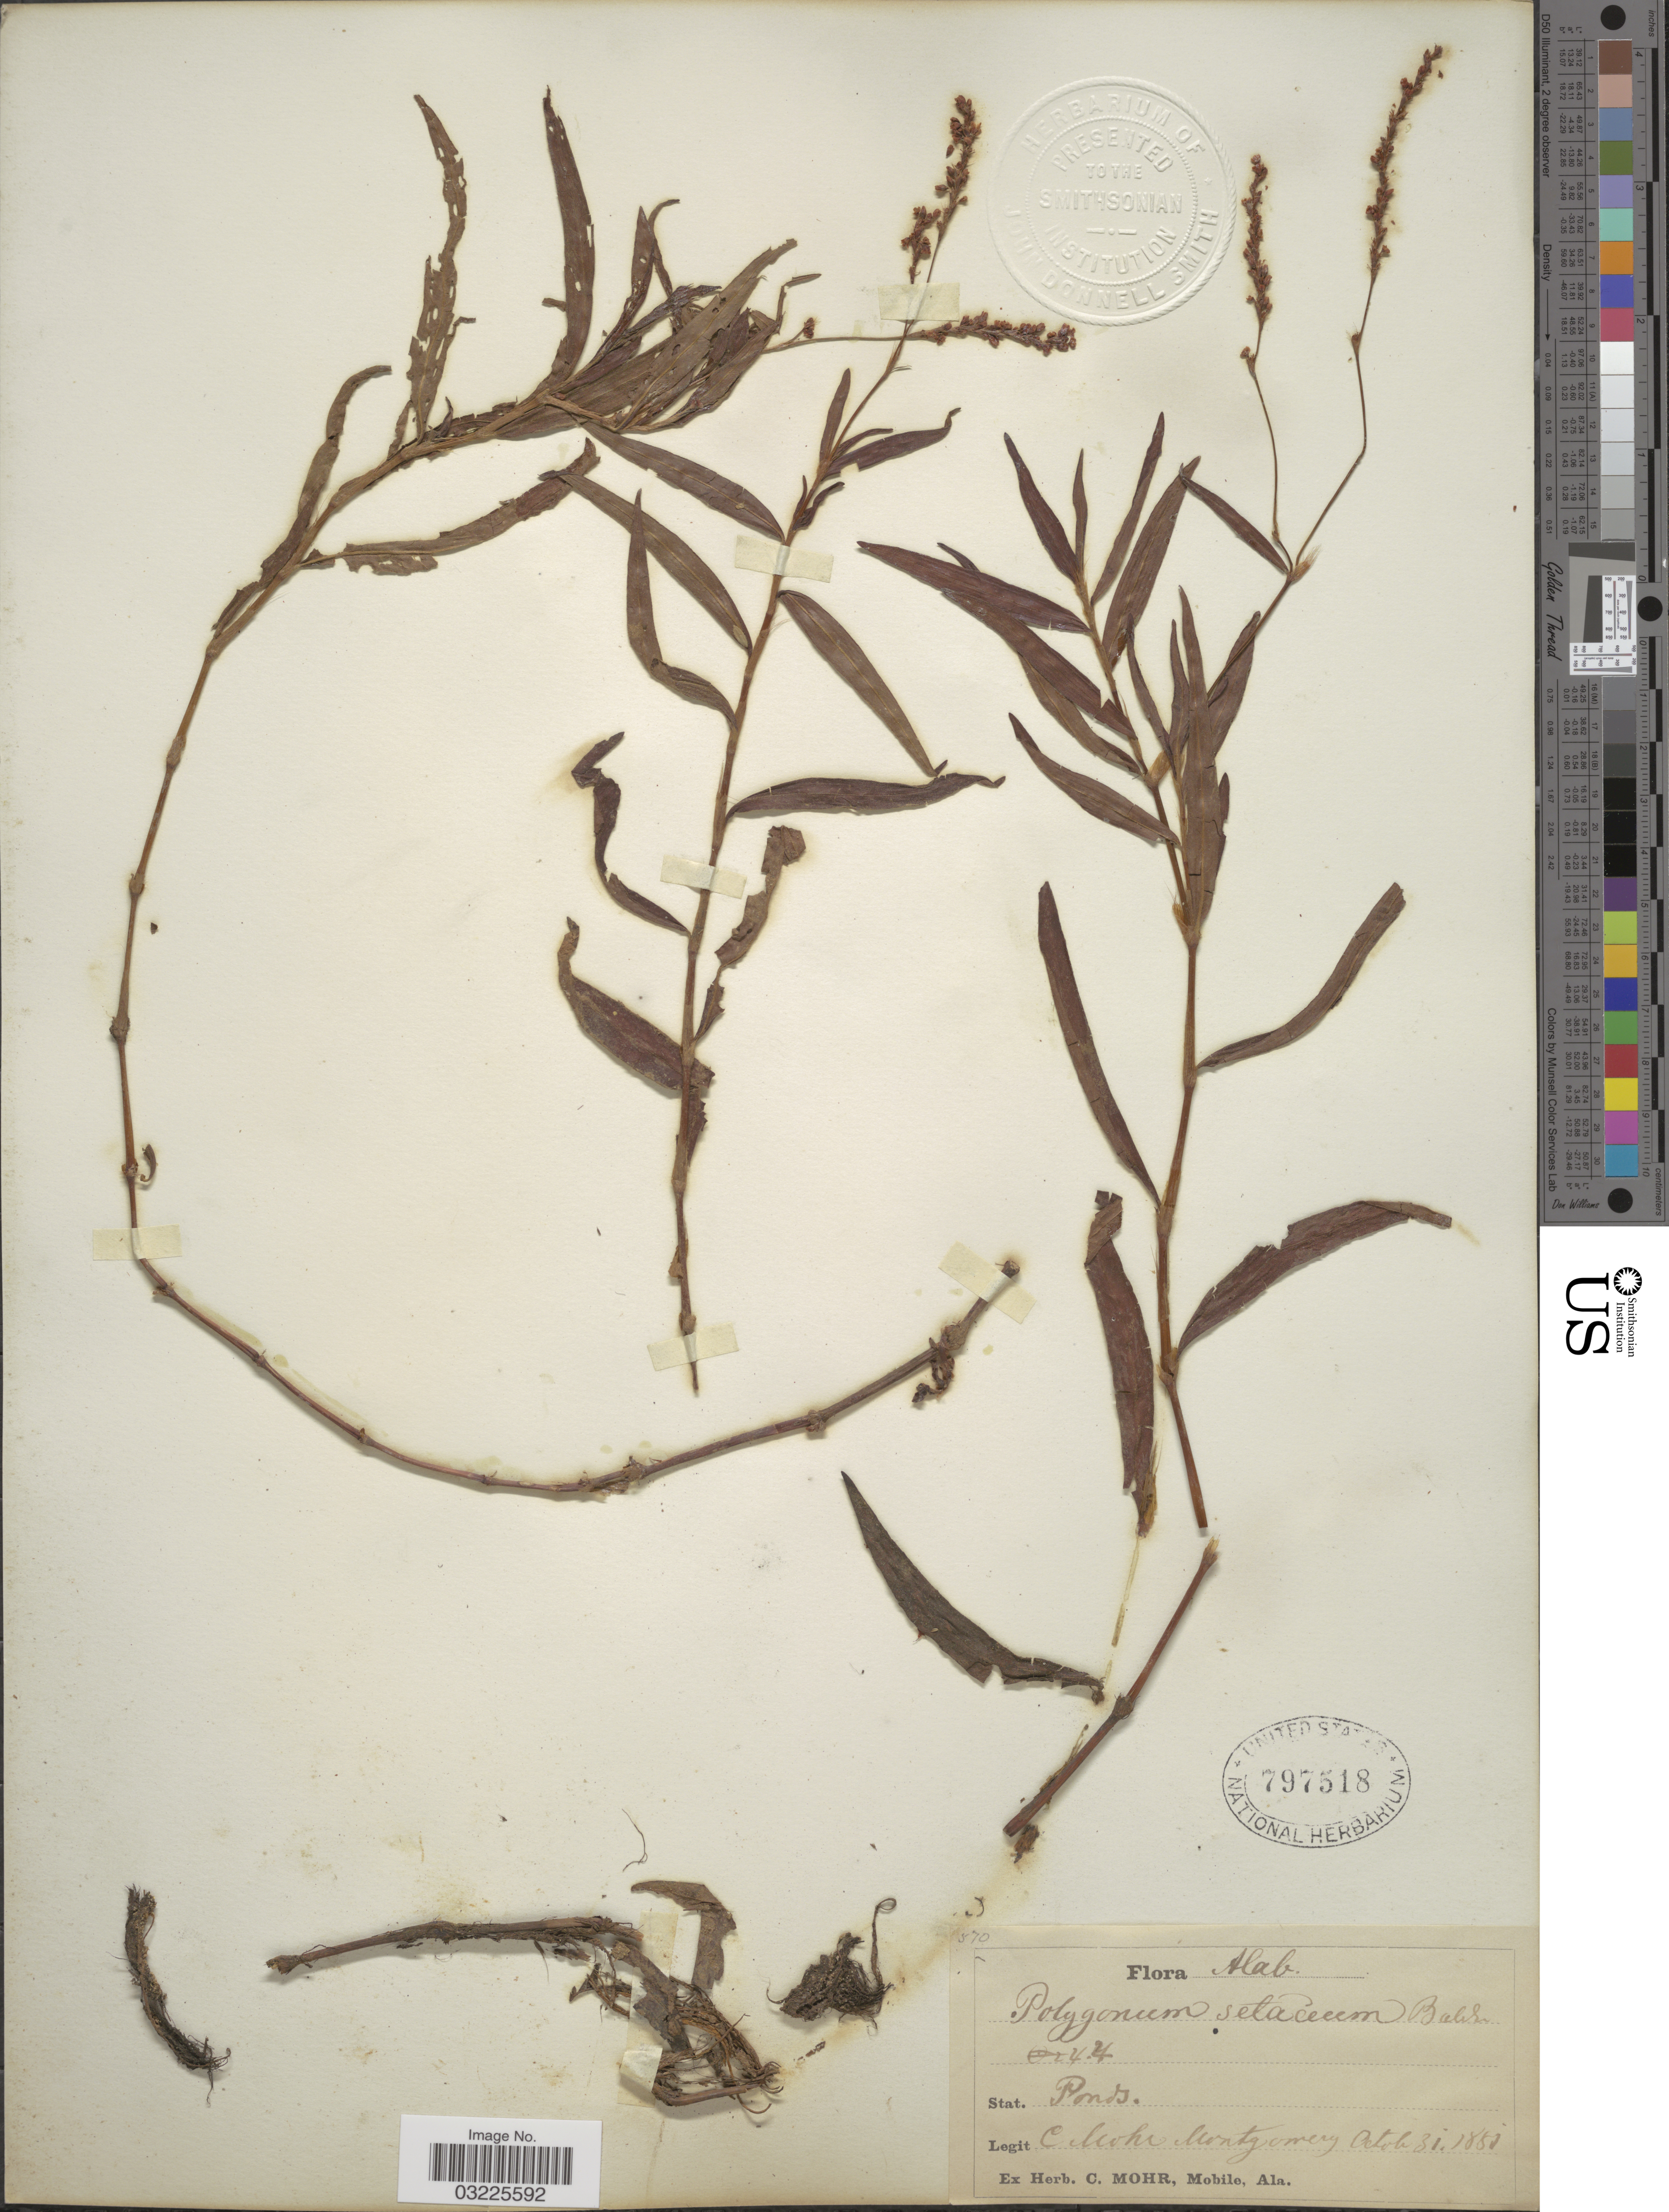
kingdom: Plantae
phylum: Tracheophyta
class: Magnoliopsida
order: Caryophyllales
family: Polygonaceae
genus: Persicaria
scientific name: Persicaria hydropiperoides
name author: (Michx.) Small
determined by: Atha, D. E.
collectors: C. T. Mohr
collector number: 570*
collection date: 1851-10-31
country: United States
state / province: Alabama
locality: Stat. Ponds. Montgomery.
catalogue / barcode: US 797518